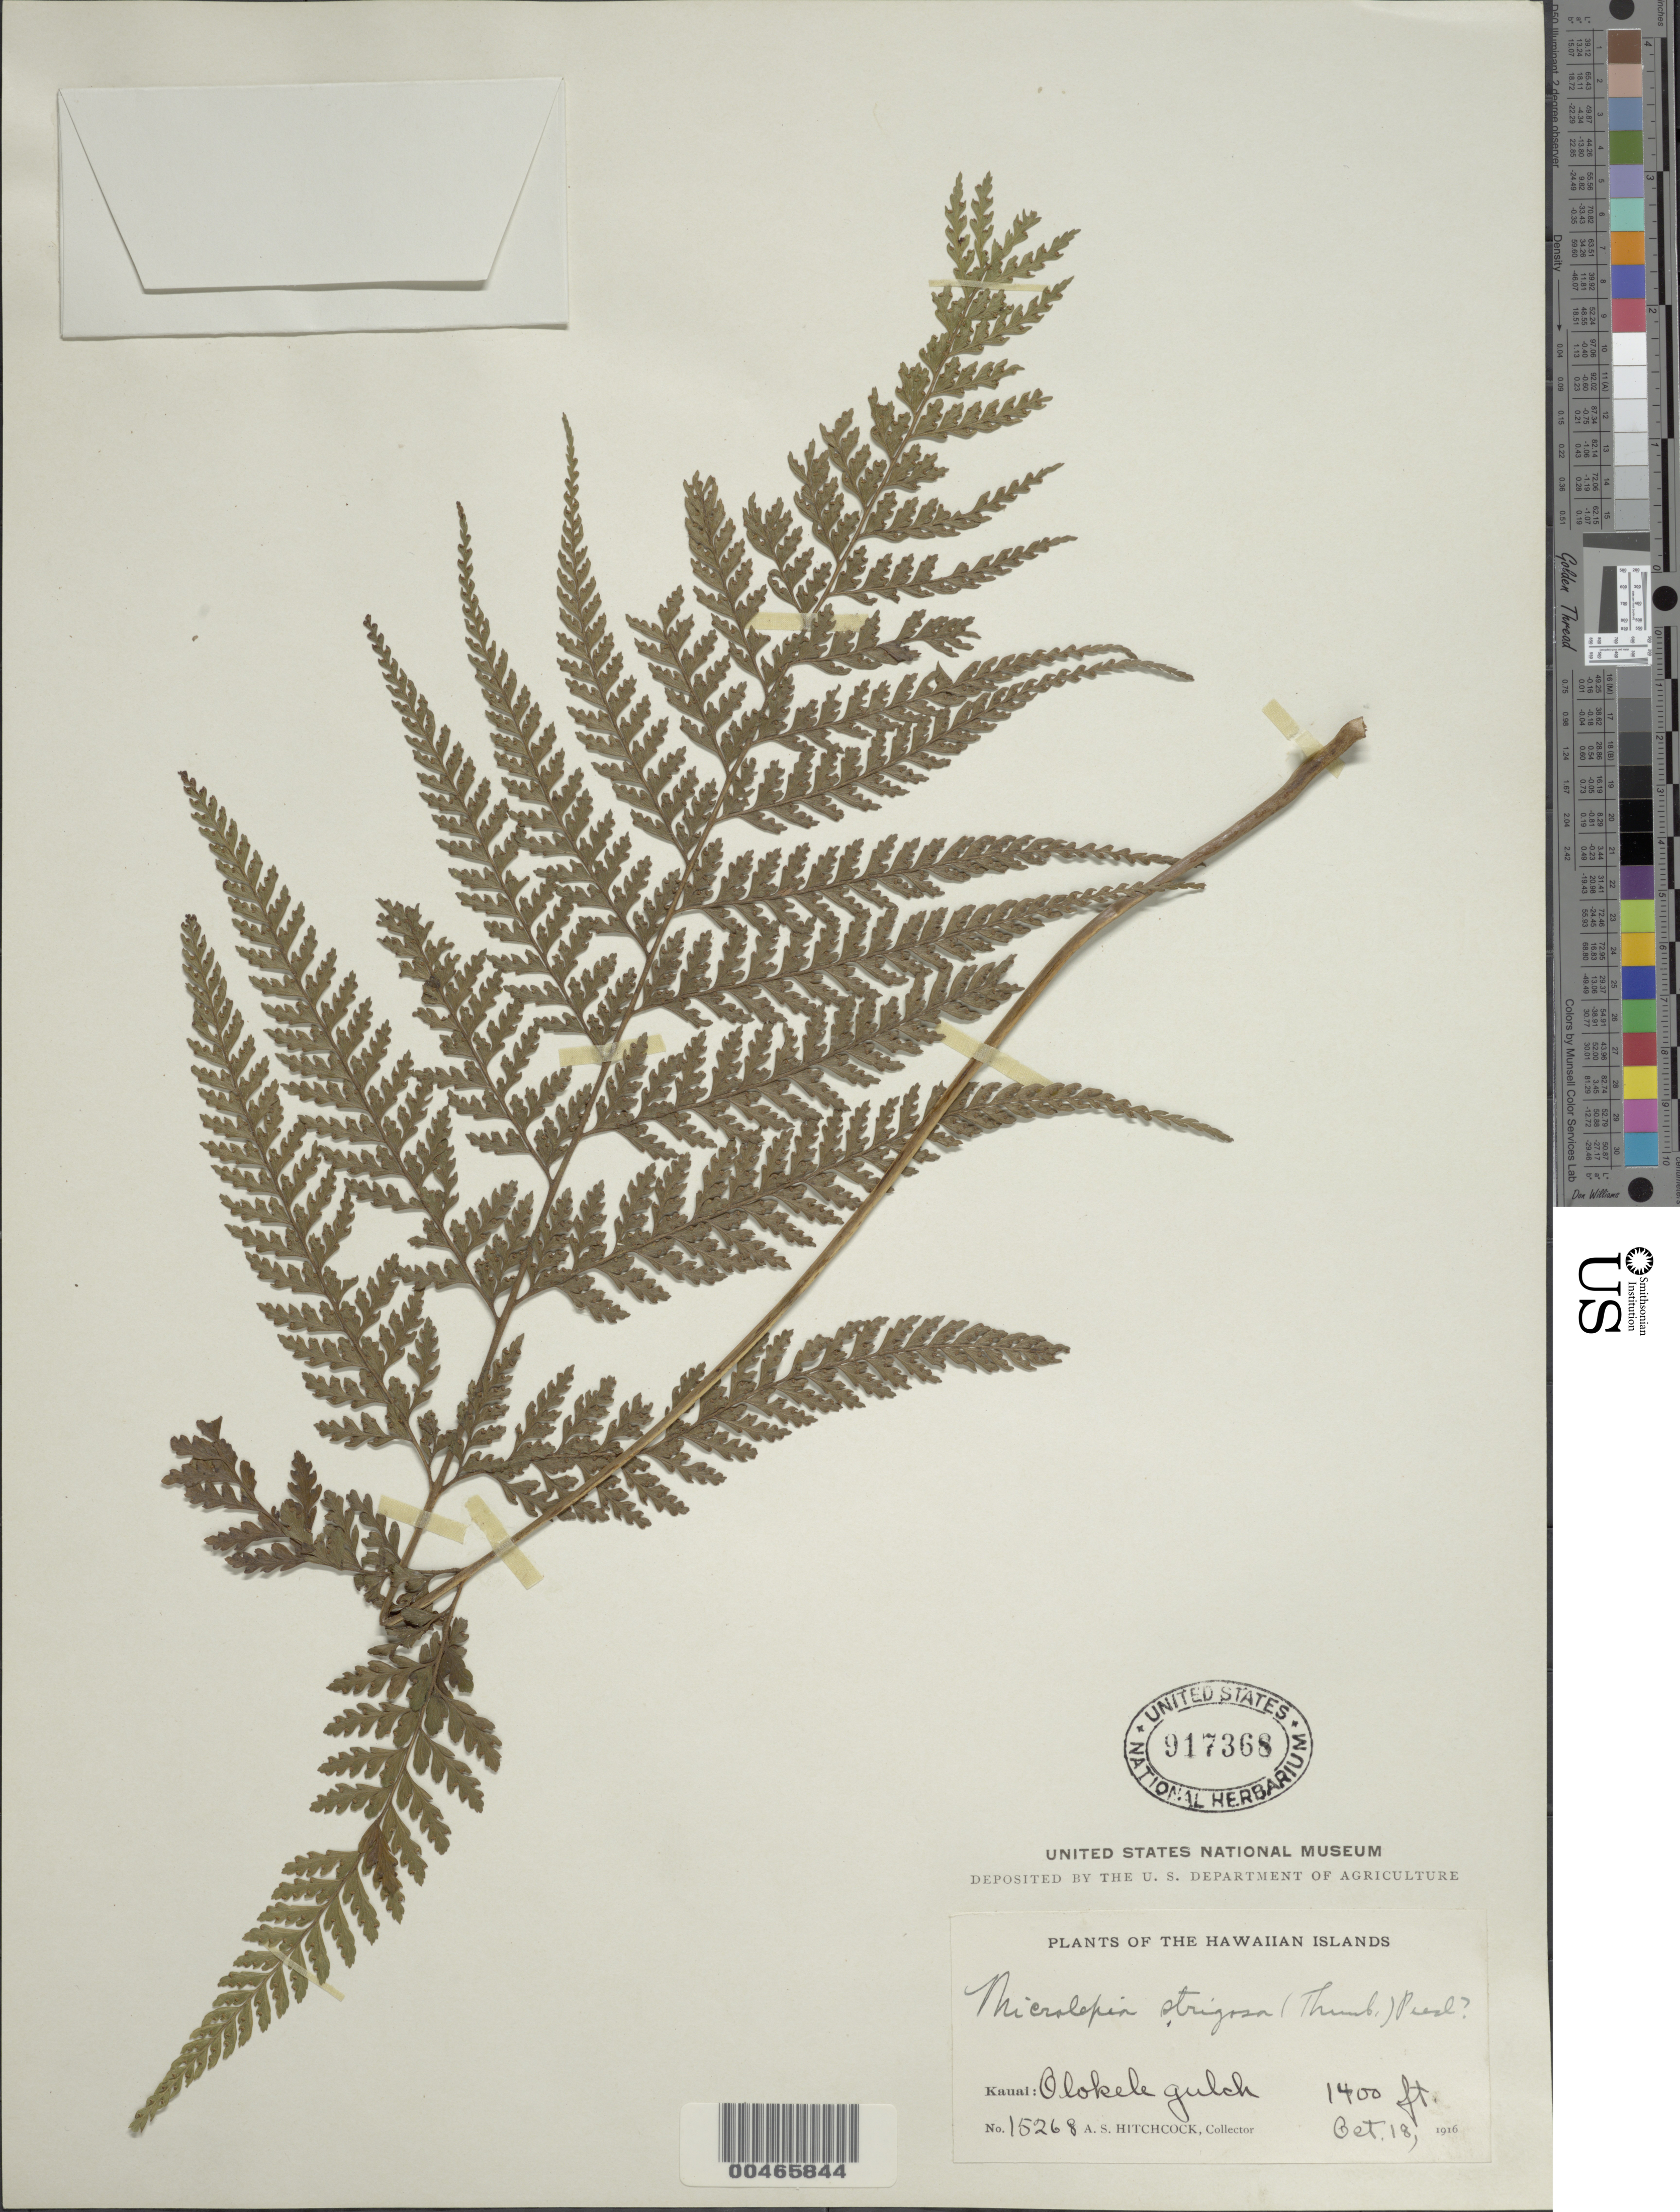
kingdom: Plantae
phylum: Tracheophyta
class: Polypodiopsida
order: Polypodiales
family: Dennstaedtiaceae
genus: Microlepia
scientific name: Microlepia strigosa var. strigosa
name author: (Thunb.) C. Presl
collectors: A. S. Hitchcock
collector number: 15268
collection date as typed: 18 Oct 1916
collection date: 1916-10-18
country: United States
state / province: Hawaii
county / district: Kauai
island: Kaua'i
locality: Olokele gulch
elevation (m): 427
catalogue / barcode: US 917368